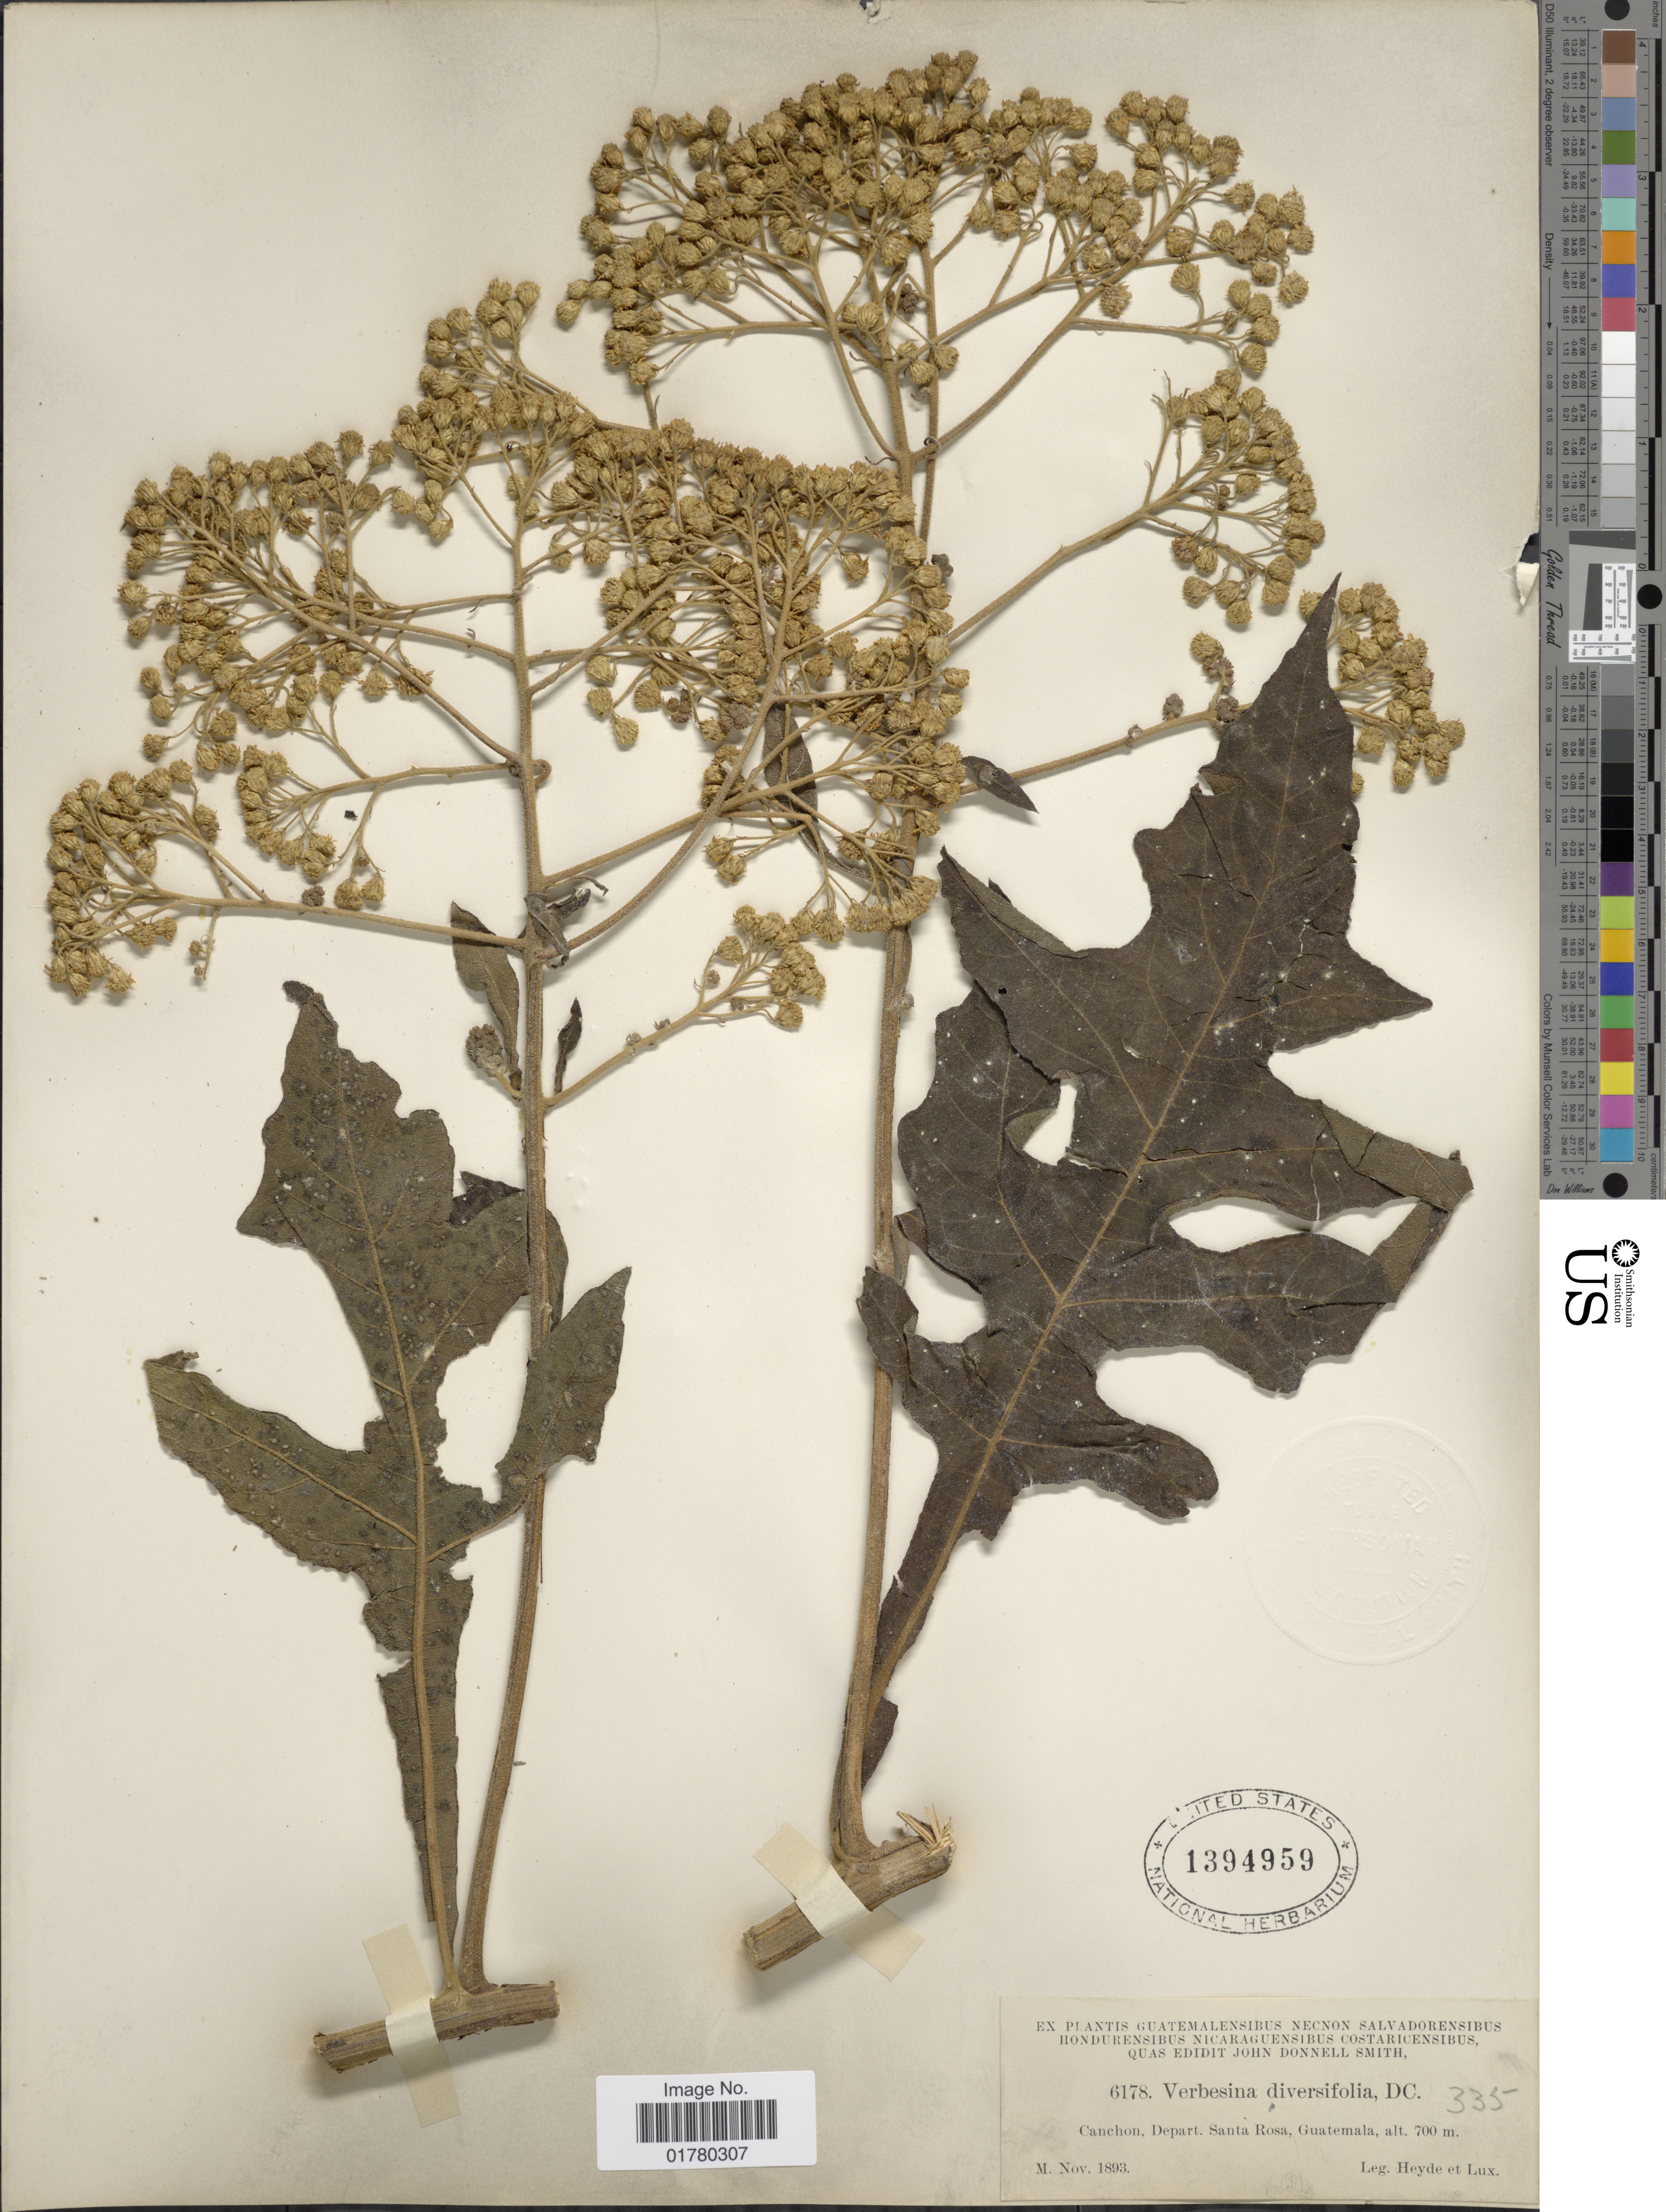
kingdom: Plantae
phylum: Tracheophyta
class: Magnoliopsida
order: Asterales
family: Asteraceae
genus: Verbesina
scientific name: Verbesina turbacensis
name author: Kunth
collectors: Heyde & Lux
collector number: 6178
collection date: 1893-11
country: Guatemala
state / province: Santa Rosa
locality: Canchon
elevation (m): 700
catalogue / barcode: US 1394959